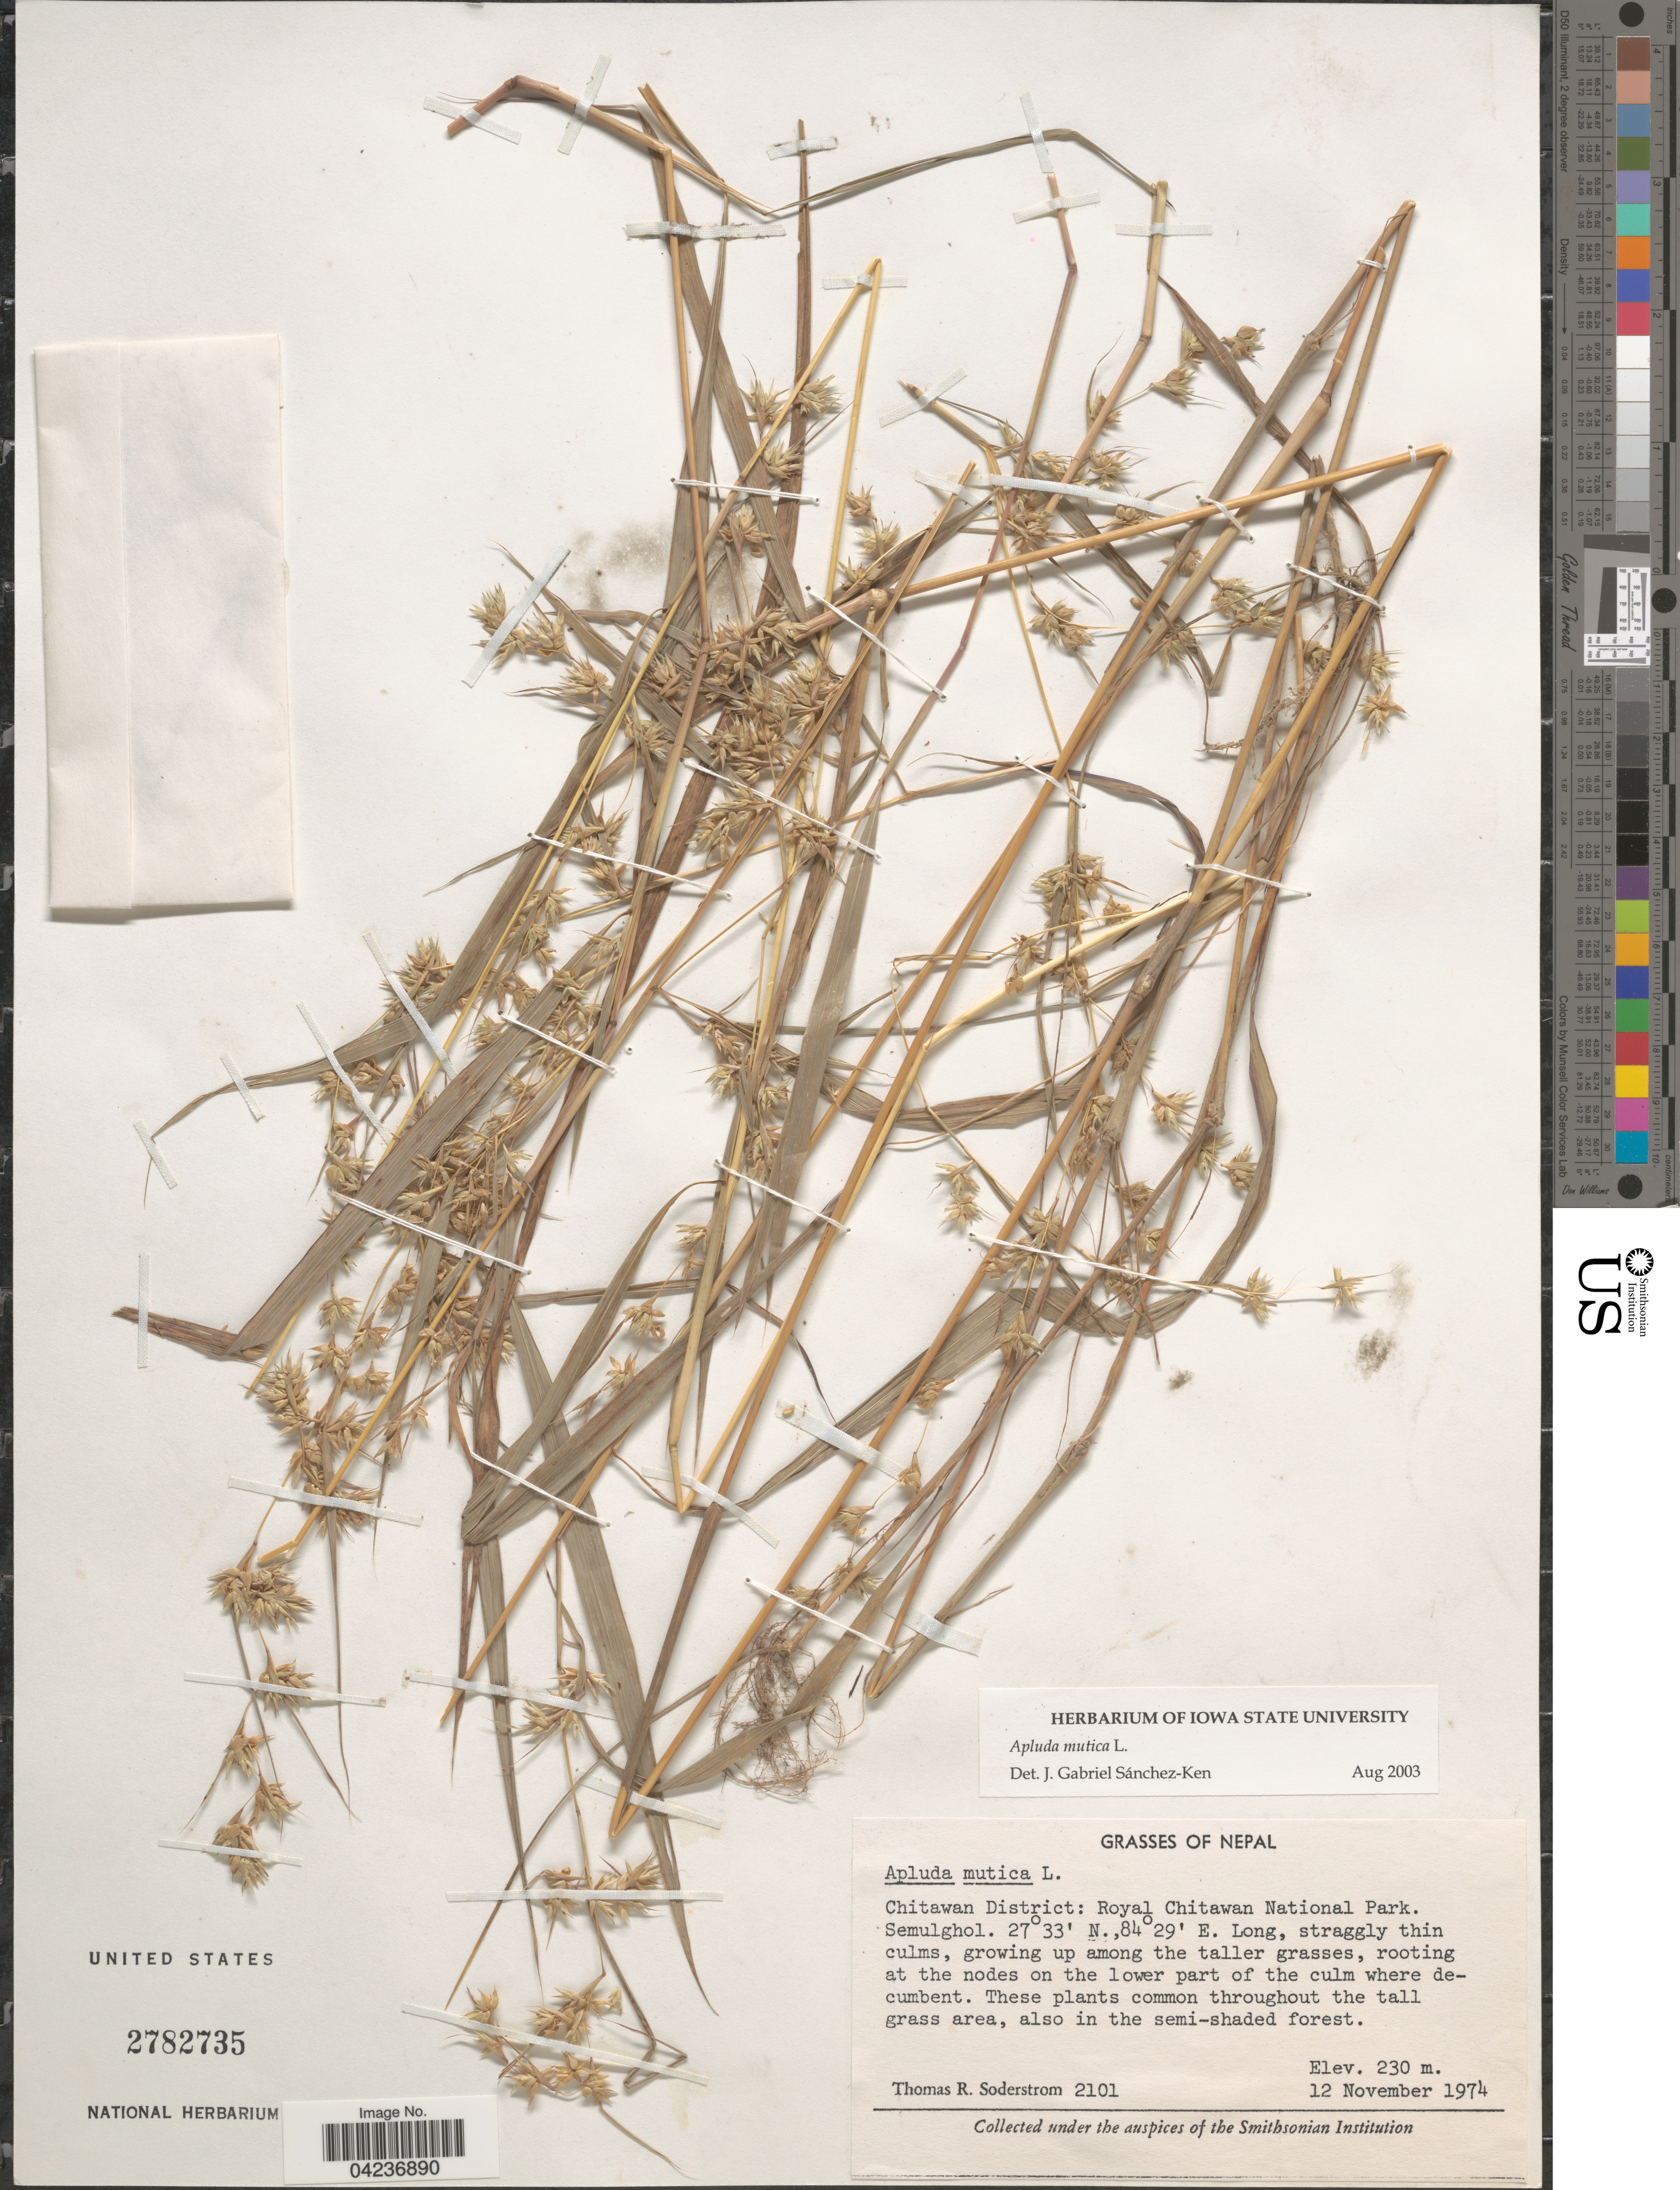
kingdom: Plantae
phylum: Tracheophyta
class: Liliopsida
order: Poales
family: Poaceae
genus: Apluda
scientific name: Apluda mutica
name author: L.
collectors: T. R. Soderstrom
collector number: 2101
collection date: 1974-11-12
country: Nepal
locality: Chitawan District: Royal Chitawan National Park. Semulghol.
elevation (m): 230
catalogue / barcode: US 2782735